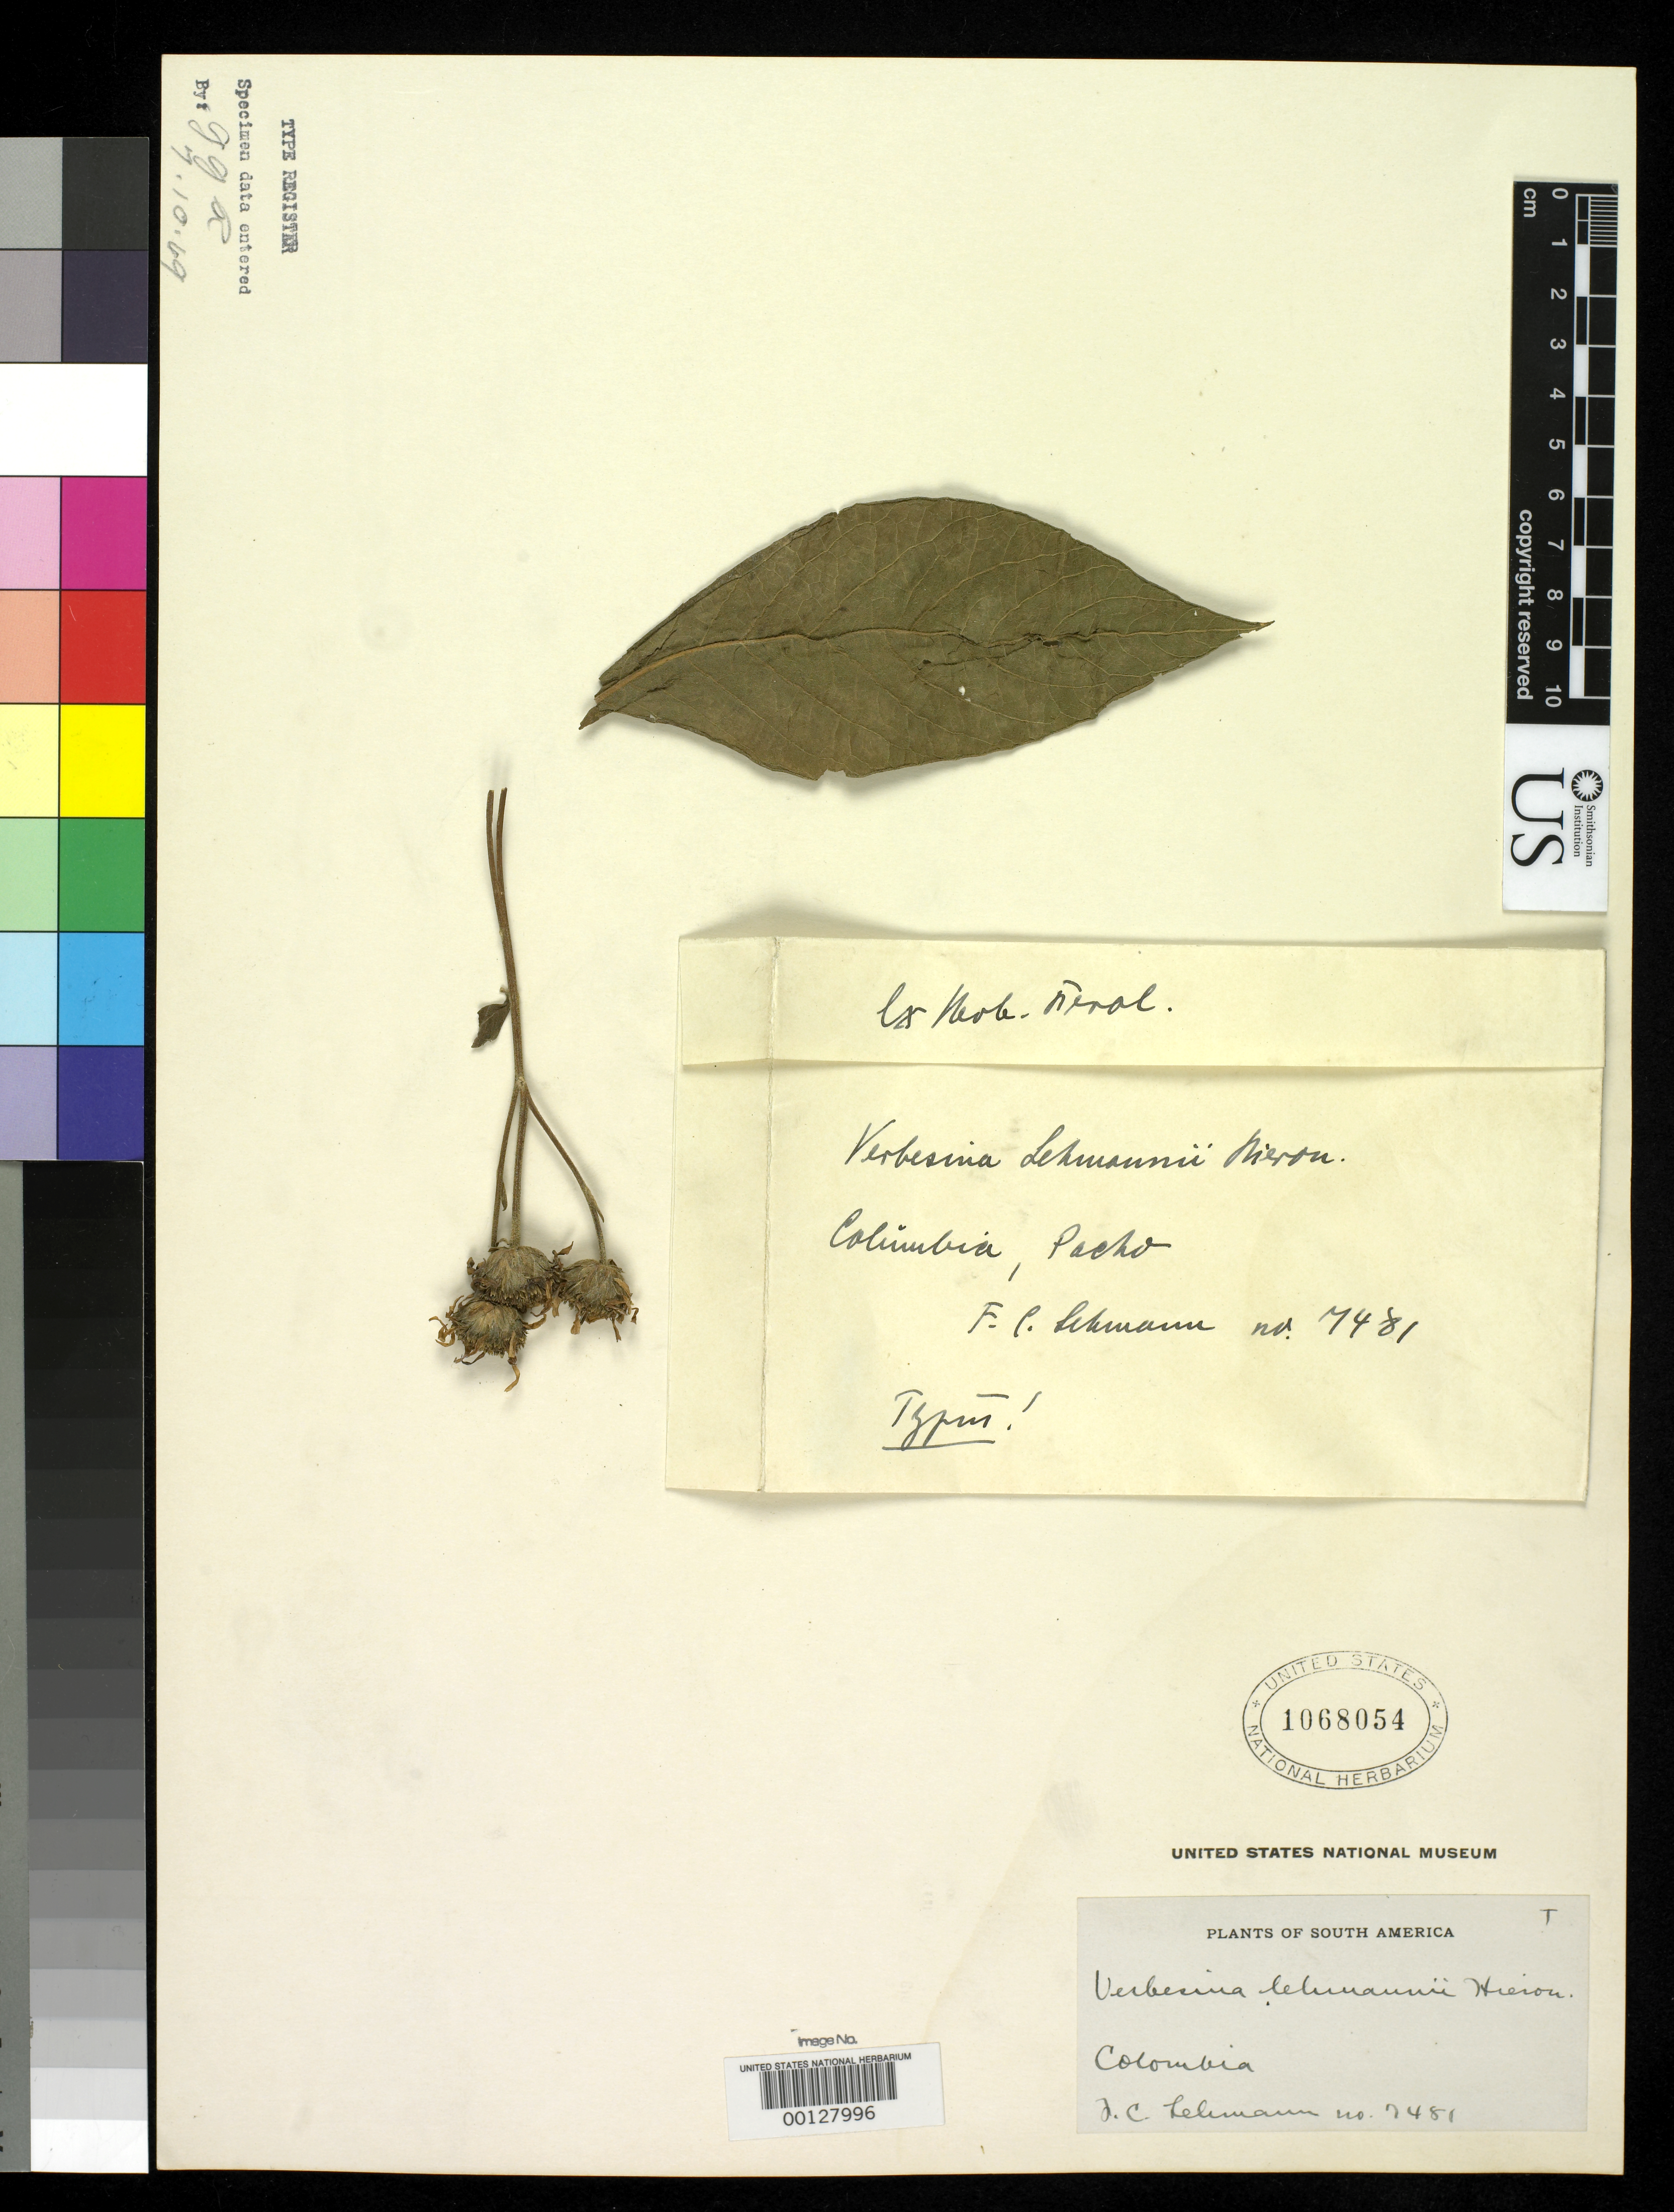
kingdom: Plantae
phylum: Tracheophyta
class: Magnoliopsida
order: Asterales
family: Asteraceae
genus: Verbesina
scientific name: Verbesina lehmannii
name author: Hieron.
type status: Isotype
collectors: F. C. Lehmann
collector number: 7481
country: Colombia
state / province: Cundinamarca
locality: Near Pacho.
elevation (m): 1500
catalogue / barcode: US 1068054